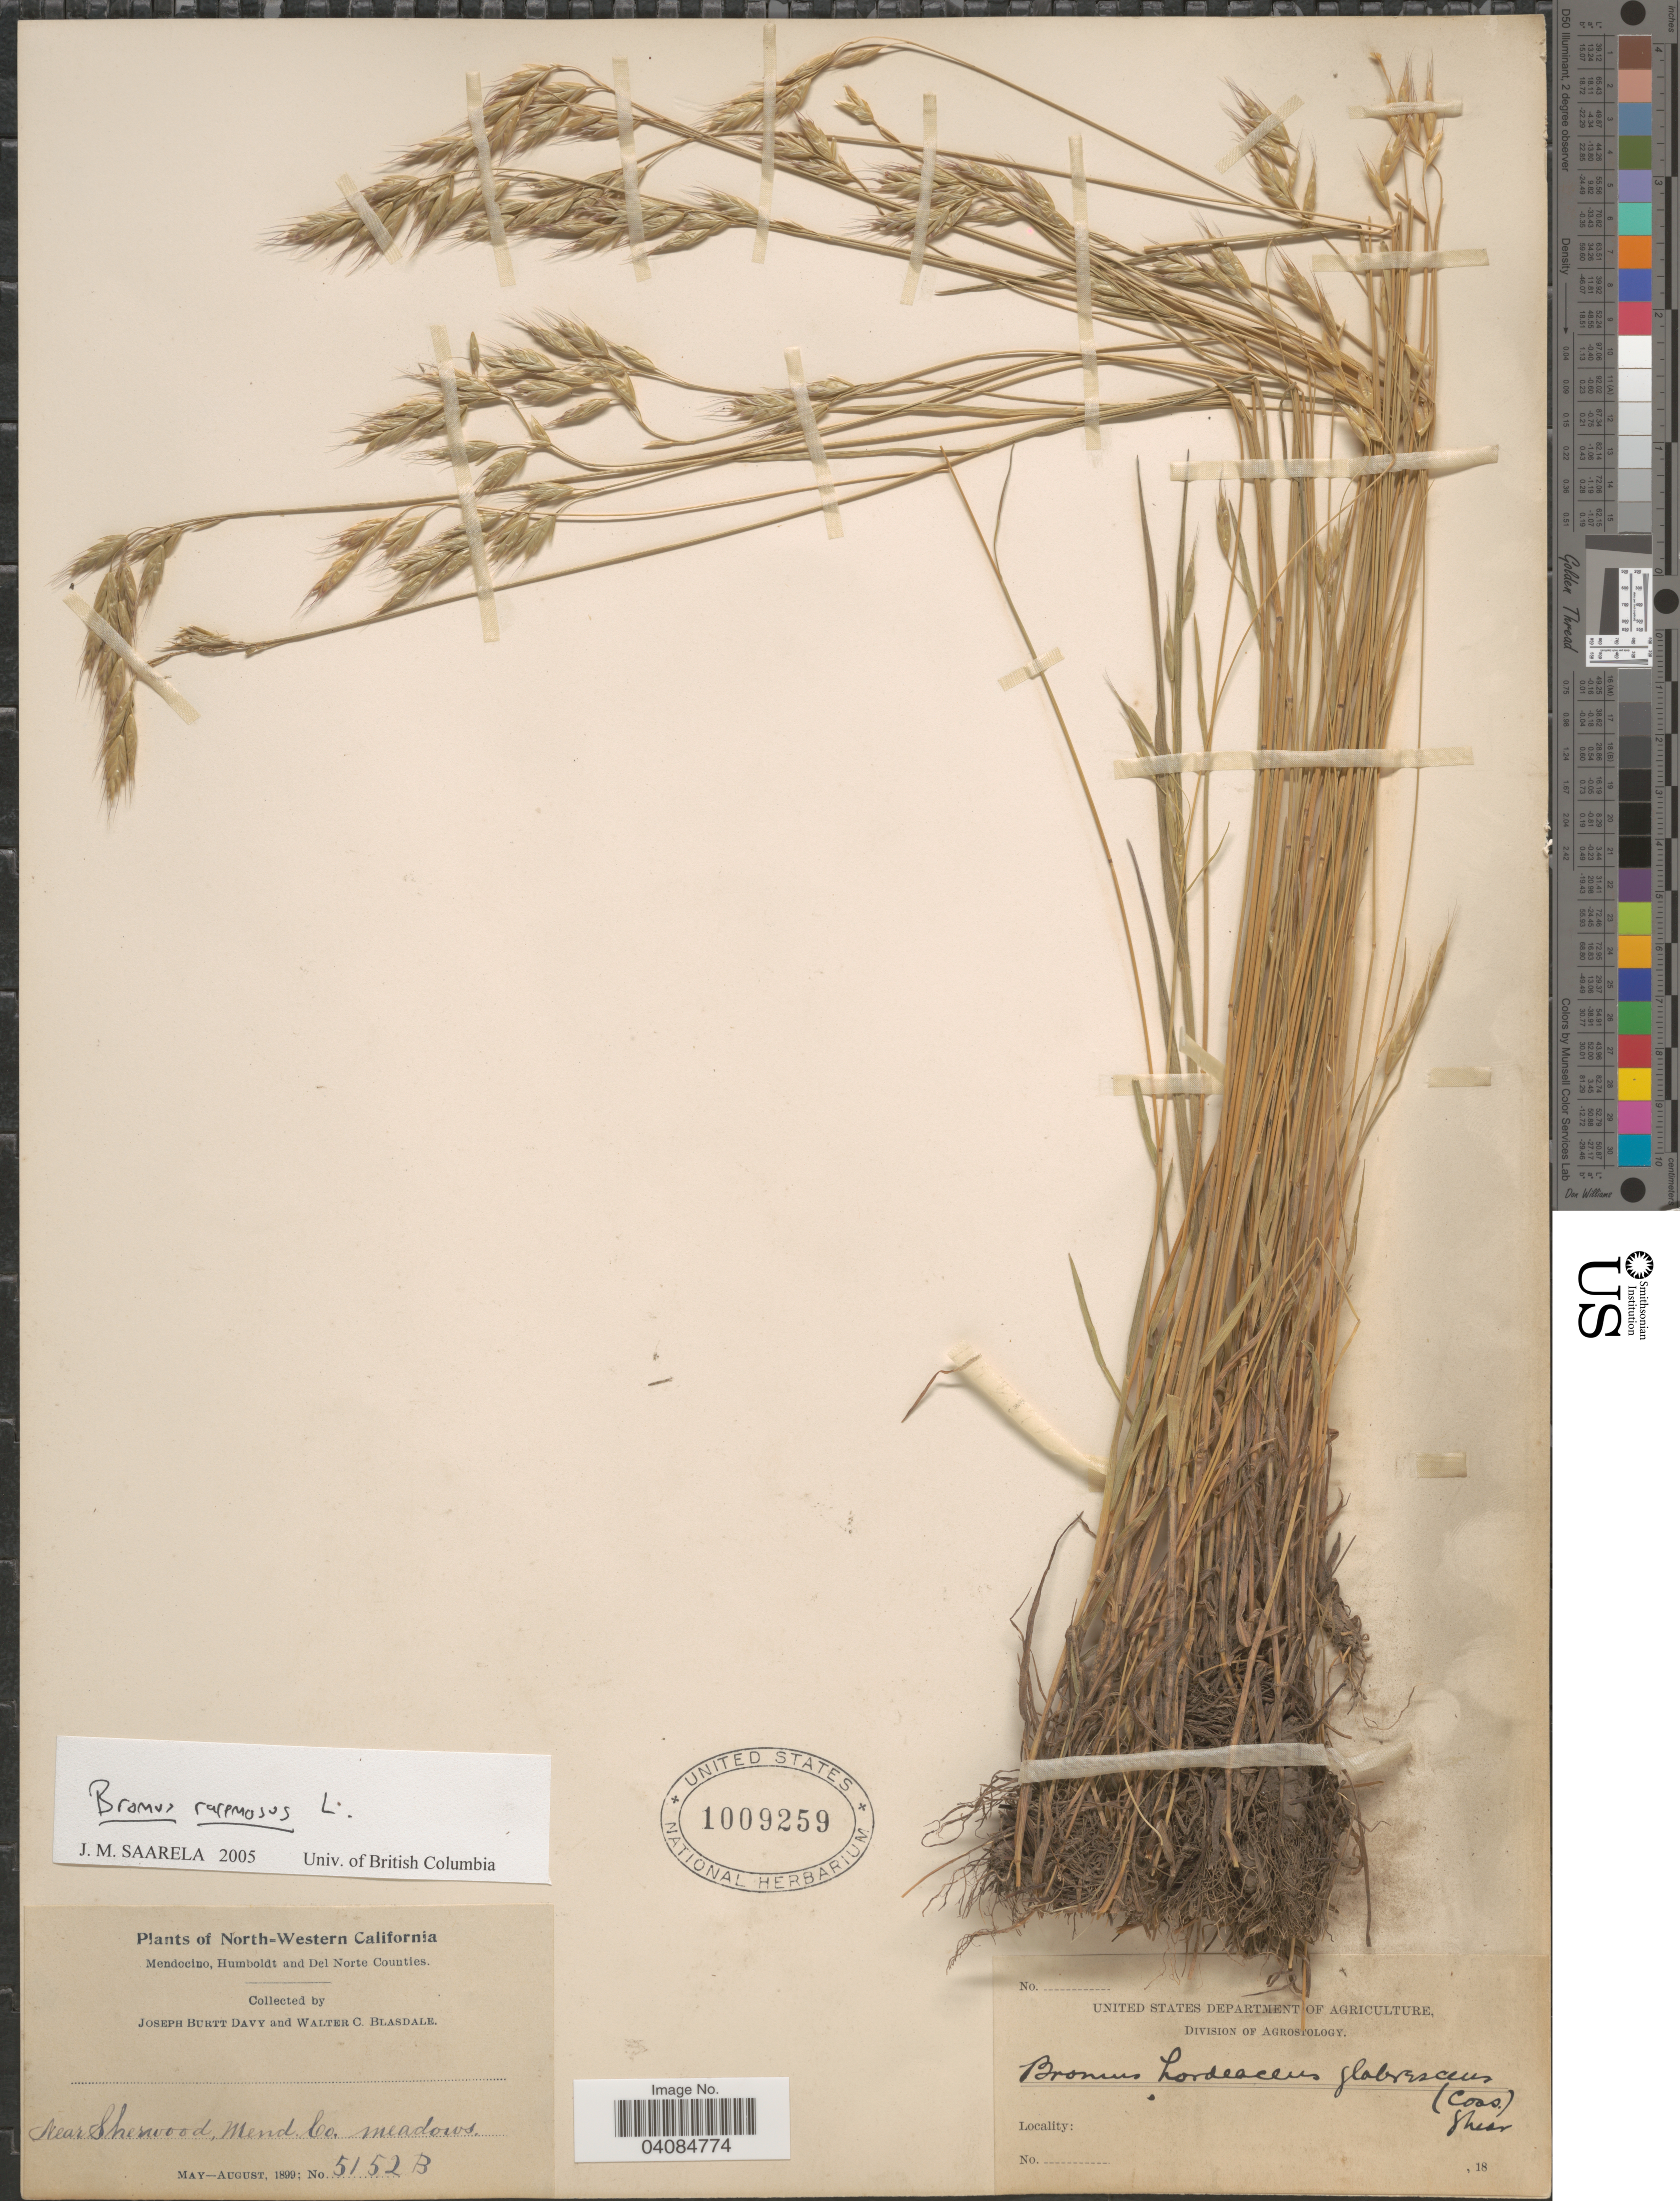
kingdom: Plantae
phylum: Tracheophyta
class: Liliopsida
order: Poales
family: Poaceae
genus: Bromus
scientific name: Bromus racemosus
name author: L.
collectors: J. Burtt Davy & W. Blasdale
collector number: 5152B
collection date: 1899-05/1899-08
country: United States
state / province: California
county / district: Mendocino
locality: North-Western California. Near Sherwood, Mend. Co., meadows.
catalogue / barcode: US 1009259